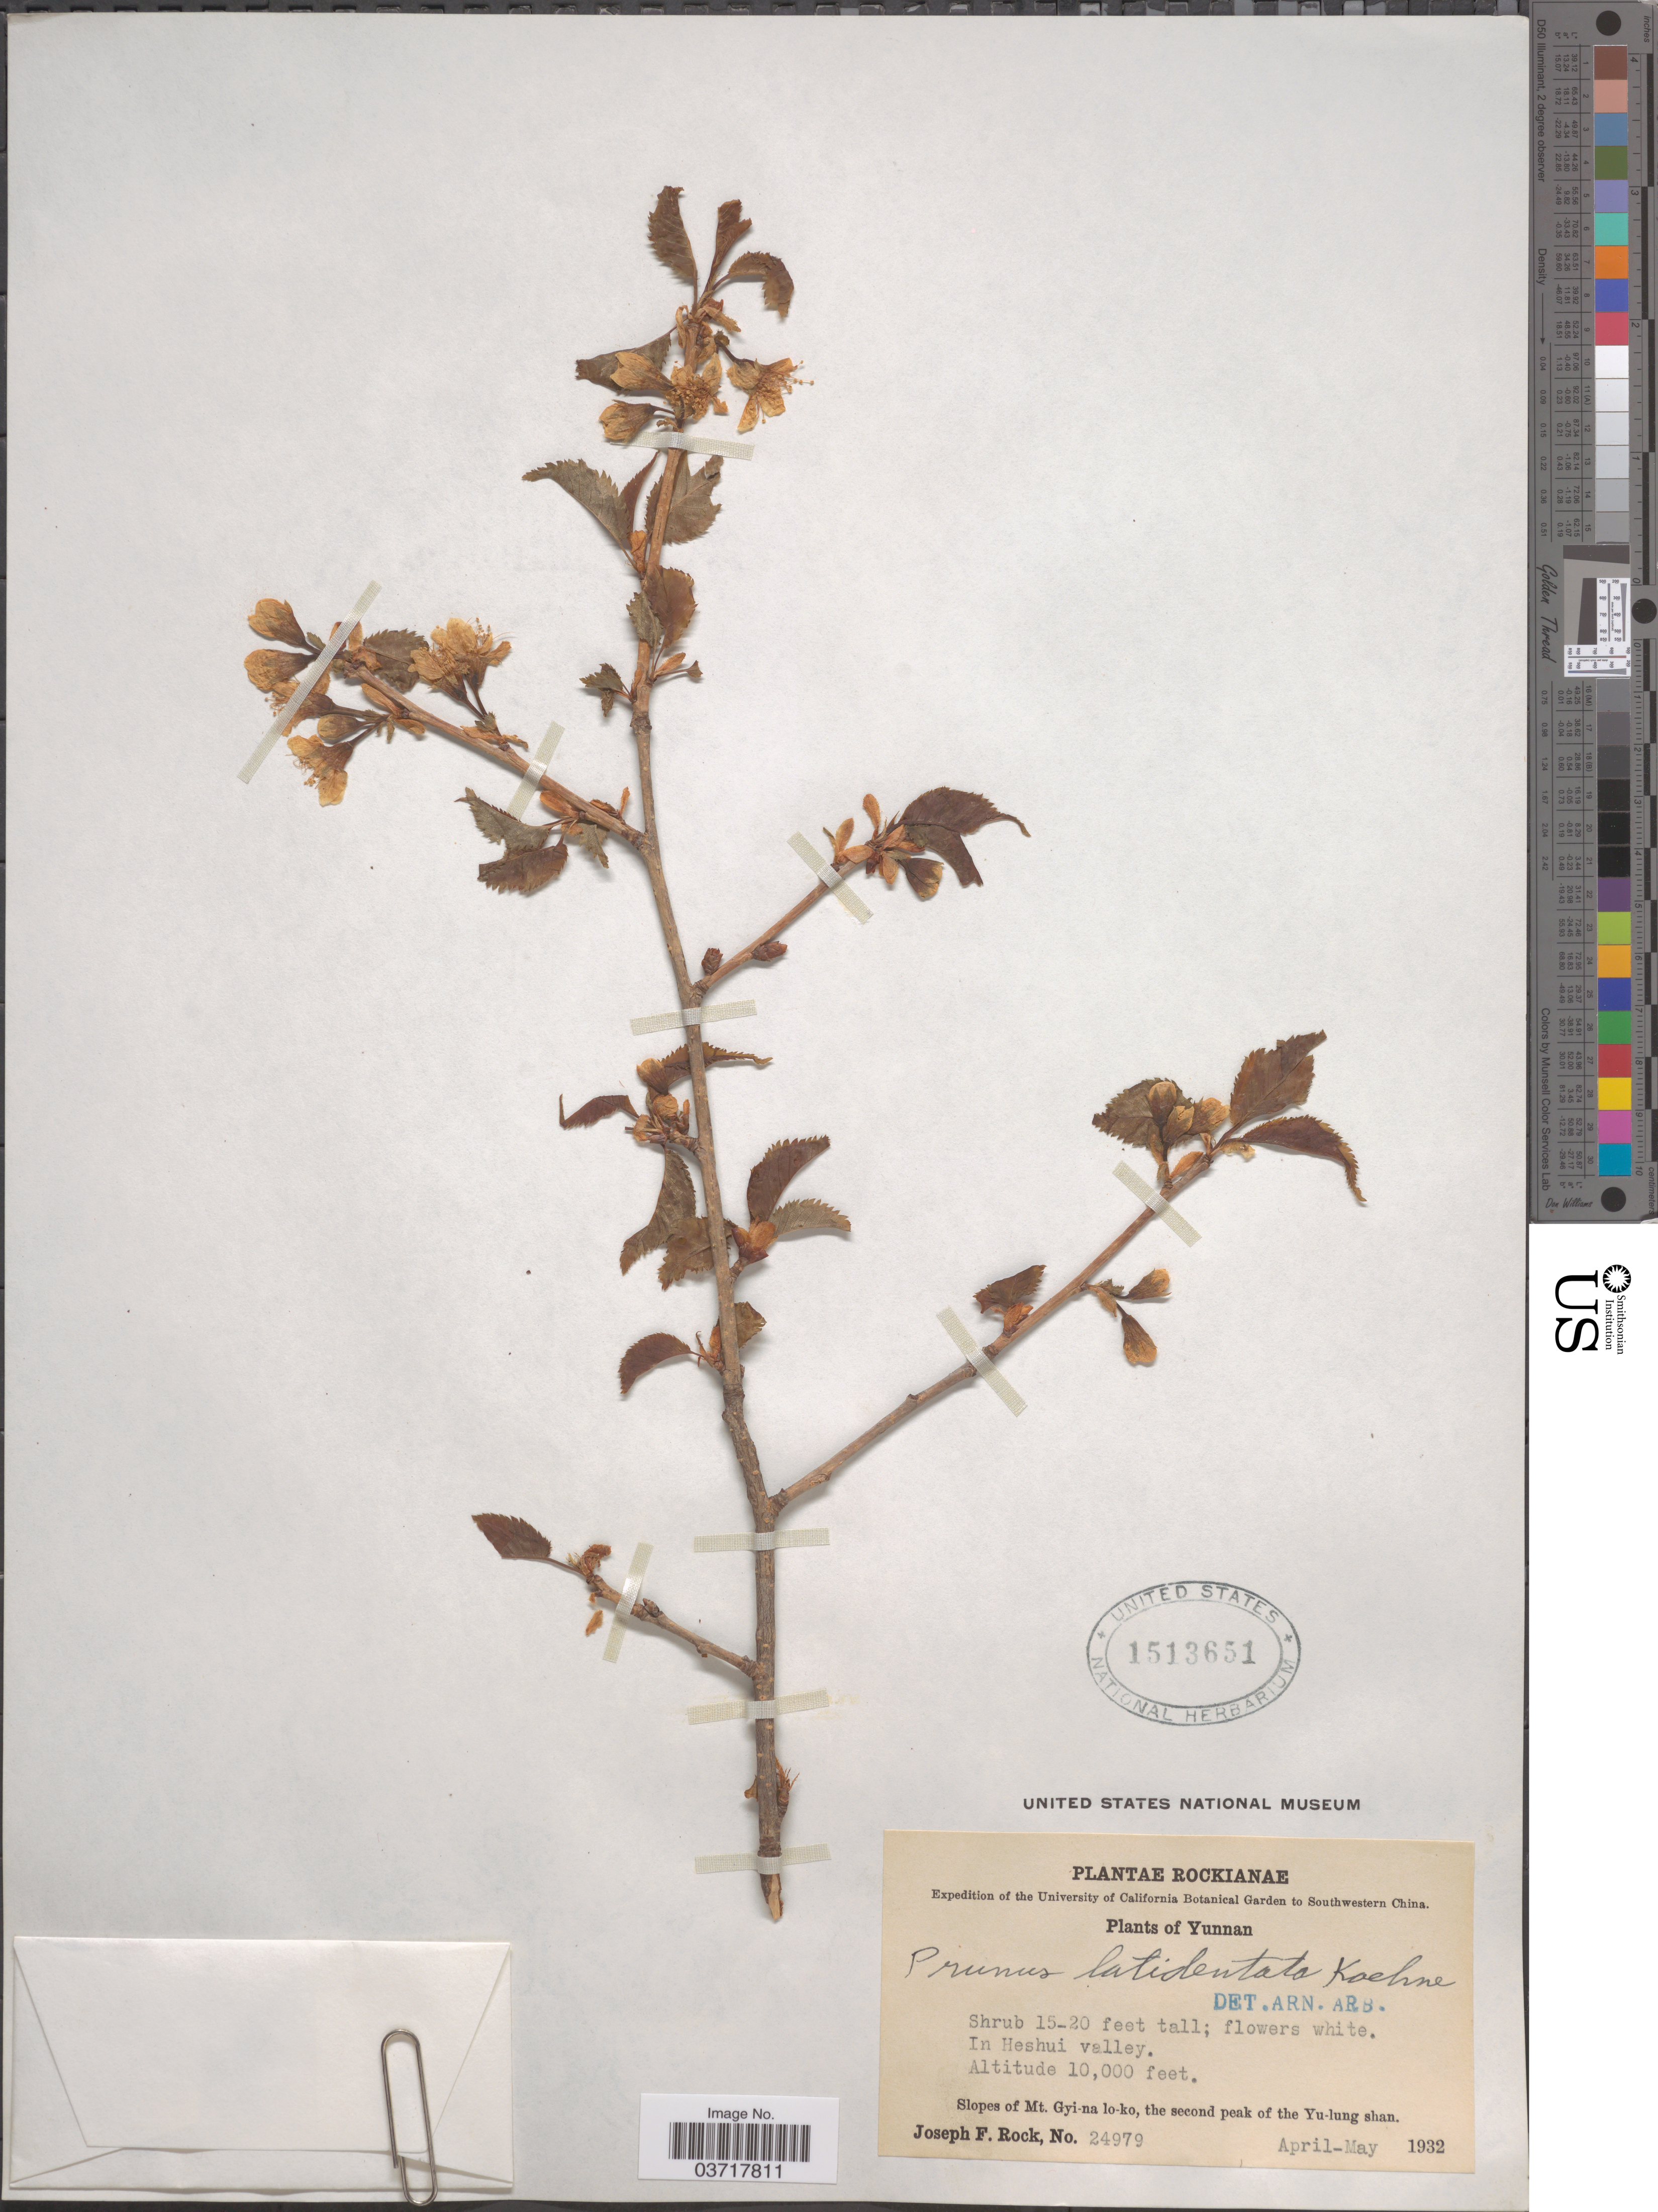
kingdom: Plantae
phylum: Tracheophyta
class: Magnoliopsida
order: Rosales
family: Rosaceae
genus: Prunus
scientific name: Prunus latidentata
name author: Koehne in Sarg.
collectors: J. F. Rock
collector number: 24979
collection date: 1932-04/1932-05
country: China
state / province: Yunnan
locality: Southwestern China. In Heshui valley. Slopes of Mt. Gyi-na lo-ko, the second peak of the Yu-lung shan.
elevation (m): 3048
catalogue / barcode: US 1513651